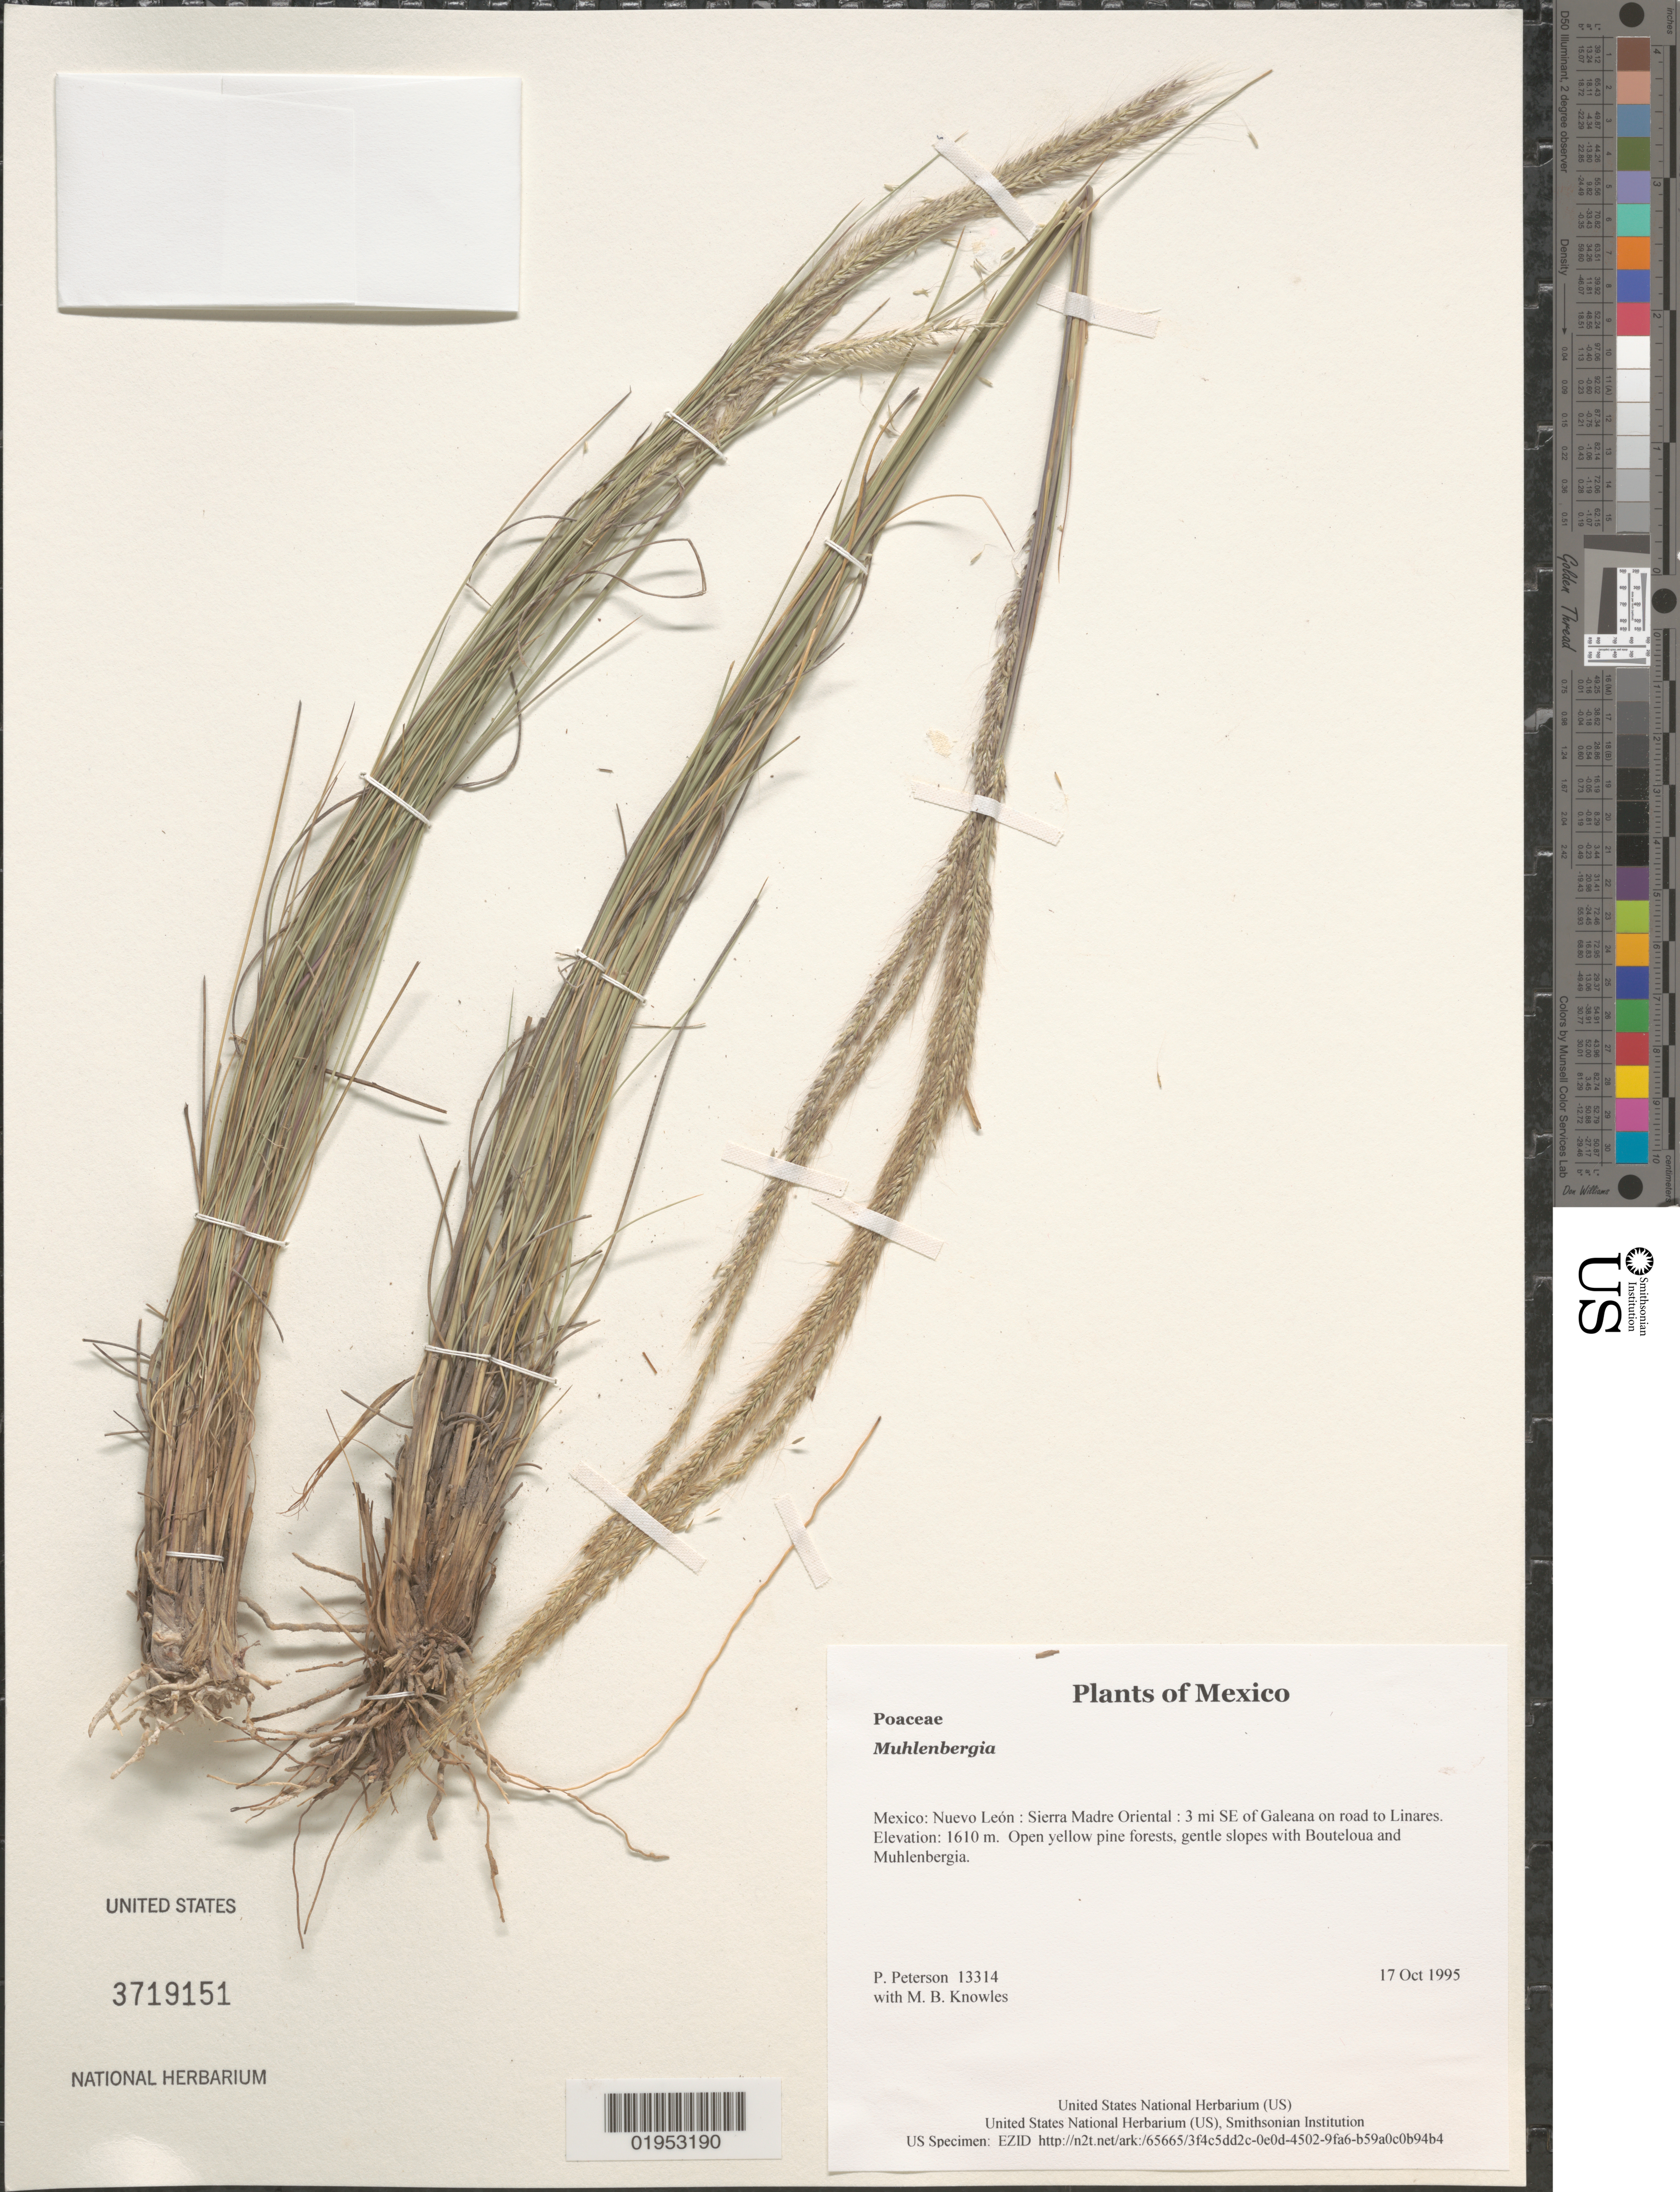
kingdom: Plantae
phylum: Tracheophyta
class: Liliopsida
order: Poales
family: Poaceae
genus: Muhlenbergia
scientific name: Muhlenbergia sp.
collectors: P. M. Peterson & M. B. Knowles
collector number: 13314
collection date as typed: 17 Oct 1995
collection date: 1995-10-17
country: Mexico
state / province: Nuevo León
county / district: Sierra Madre Oriental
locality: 3 mi SE of Galeana on road to Linares.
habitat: Open yellow pine forests, gentle slopes with Bouteloua and Muhlenbergia.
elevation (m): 1610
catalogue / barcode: US 3719151